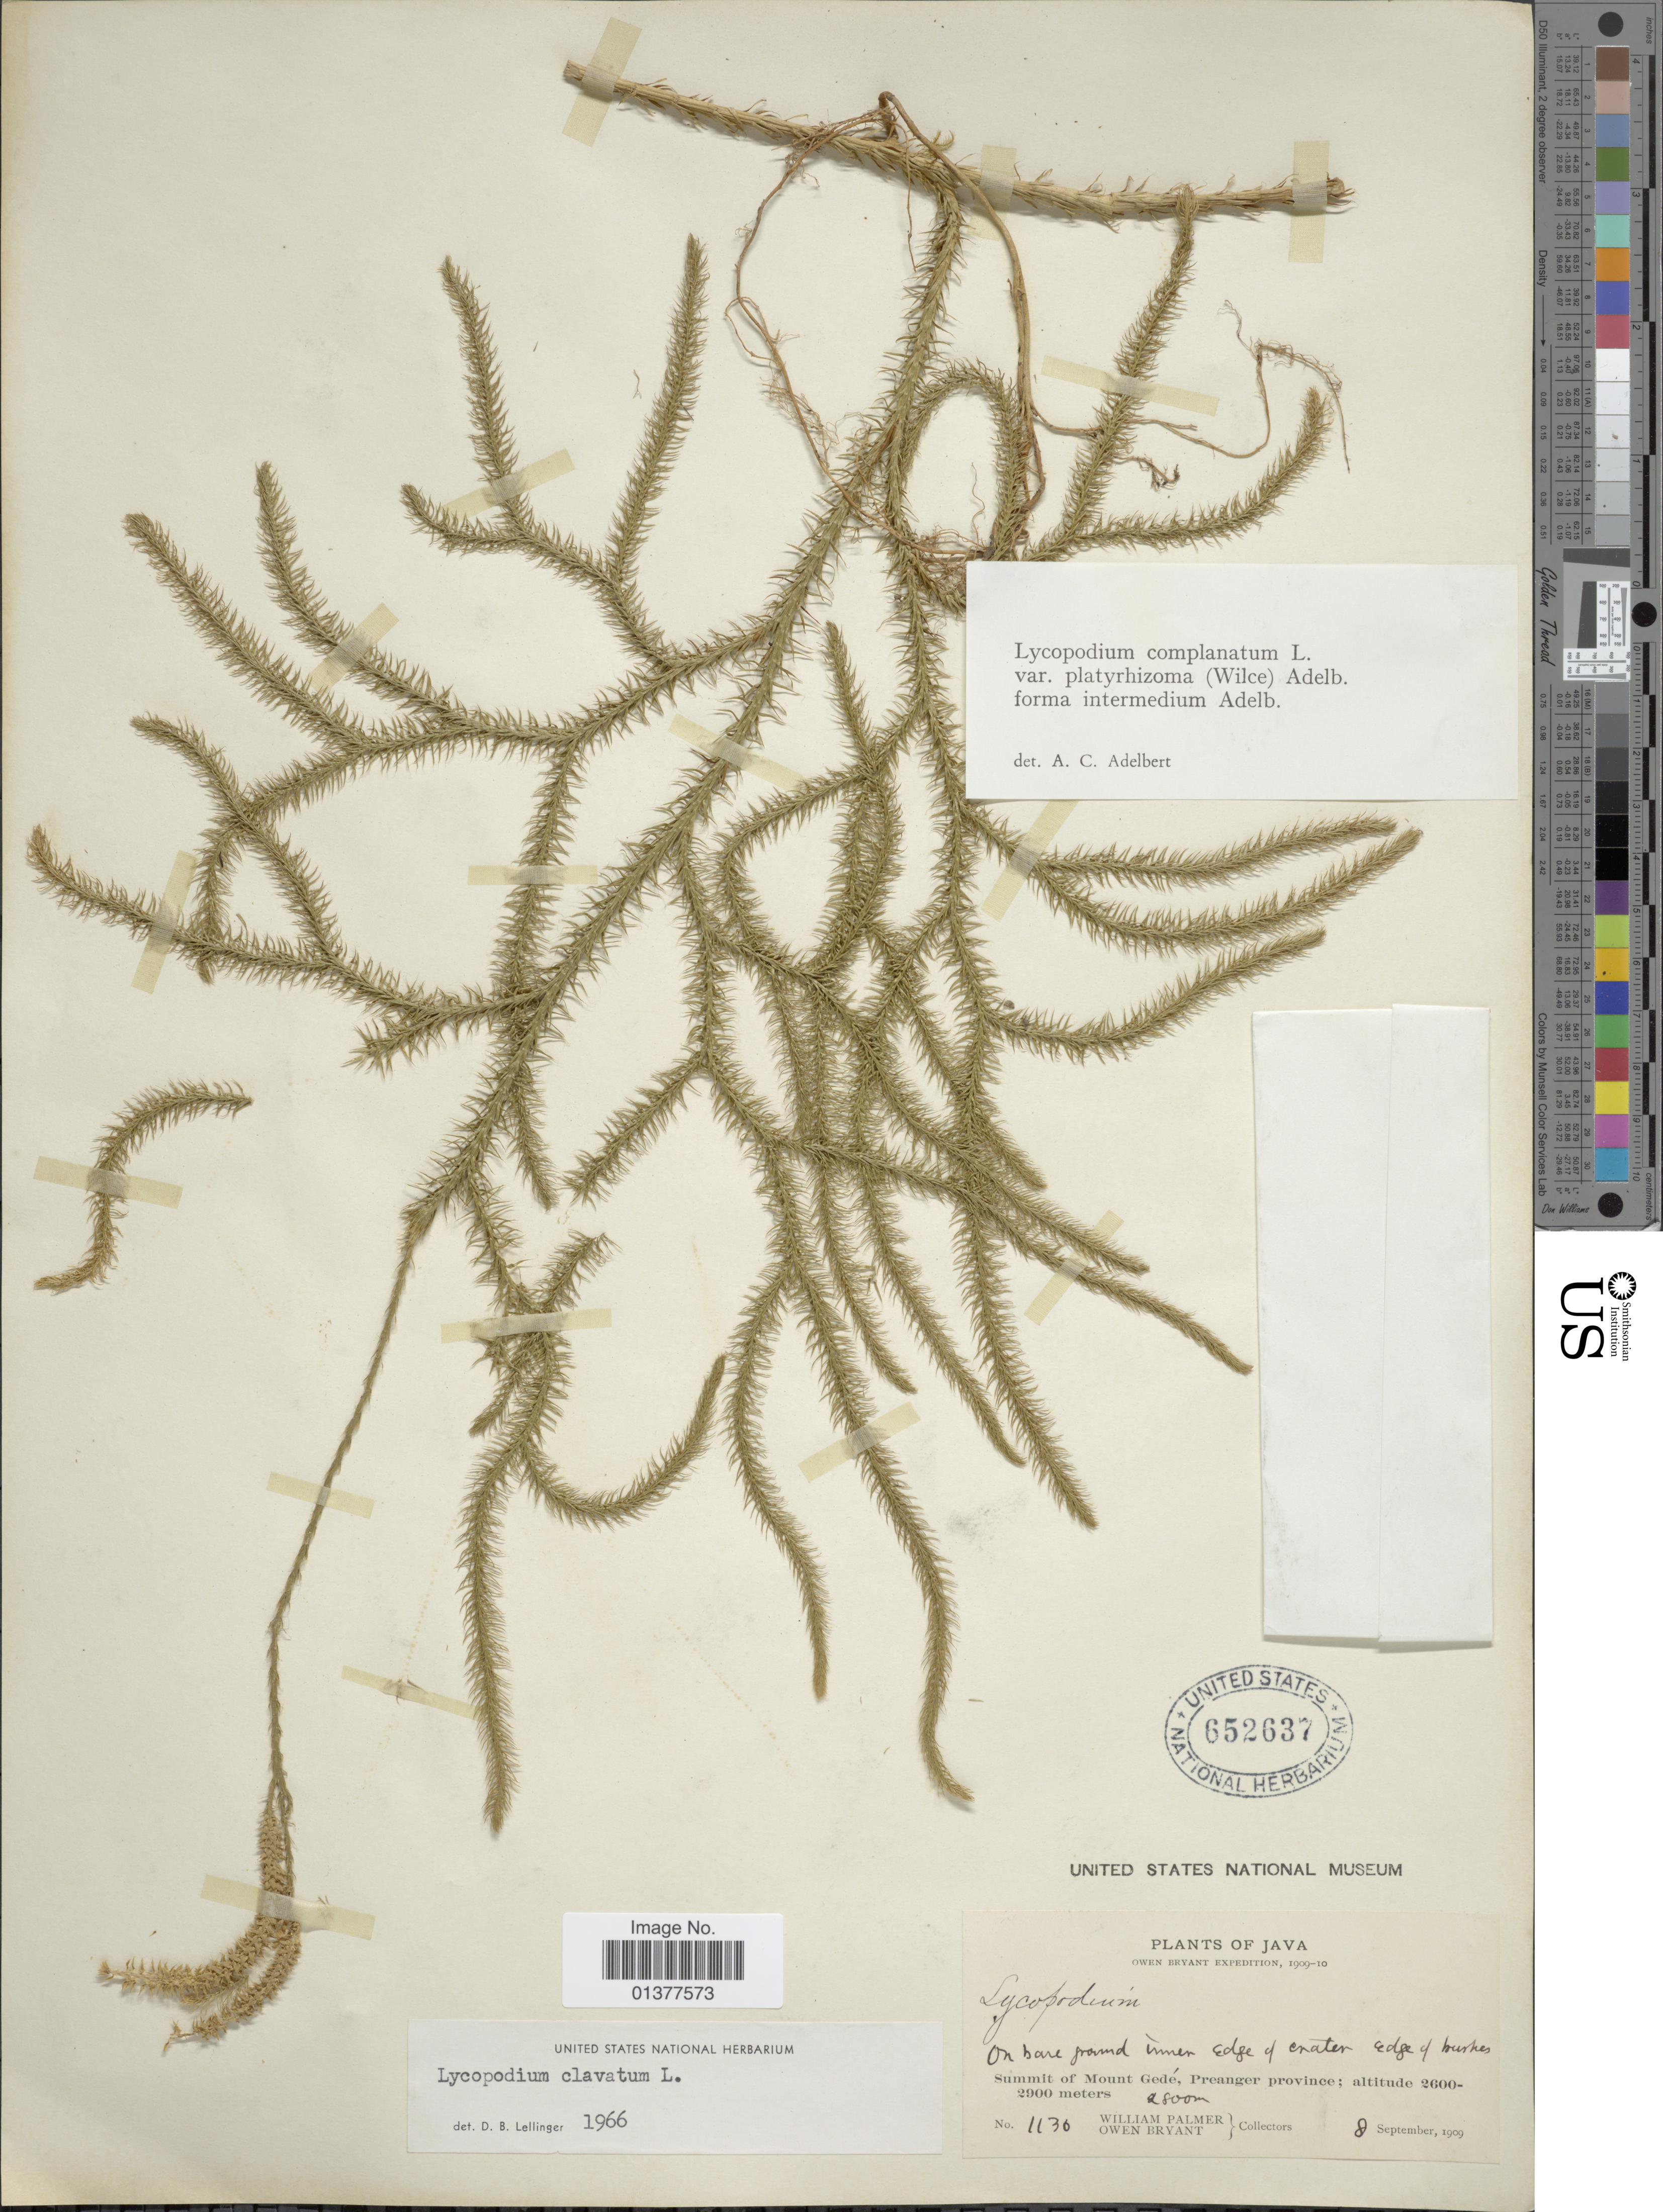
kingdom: Plantae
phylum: Tracheophyta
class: Lycopodiopsida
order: Lycopodiales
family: Lycopodiaceae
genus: Palhinhaea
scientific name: Palhinhaea cernua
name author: (L.) Vasc. & Franco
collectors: W. Palmer & O. Bryant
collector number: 1130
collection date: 1909-09-08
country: Indonesia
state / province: Java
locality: Summit of Mount Gedé, preanger province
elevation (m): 2800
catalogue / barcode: US 652637